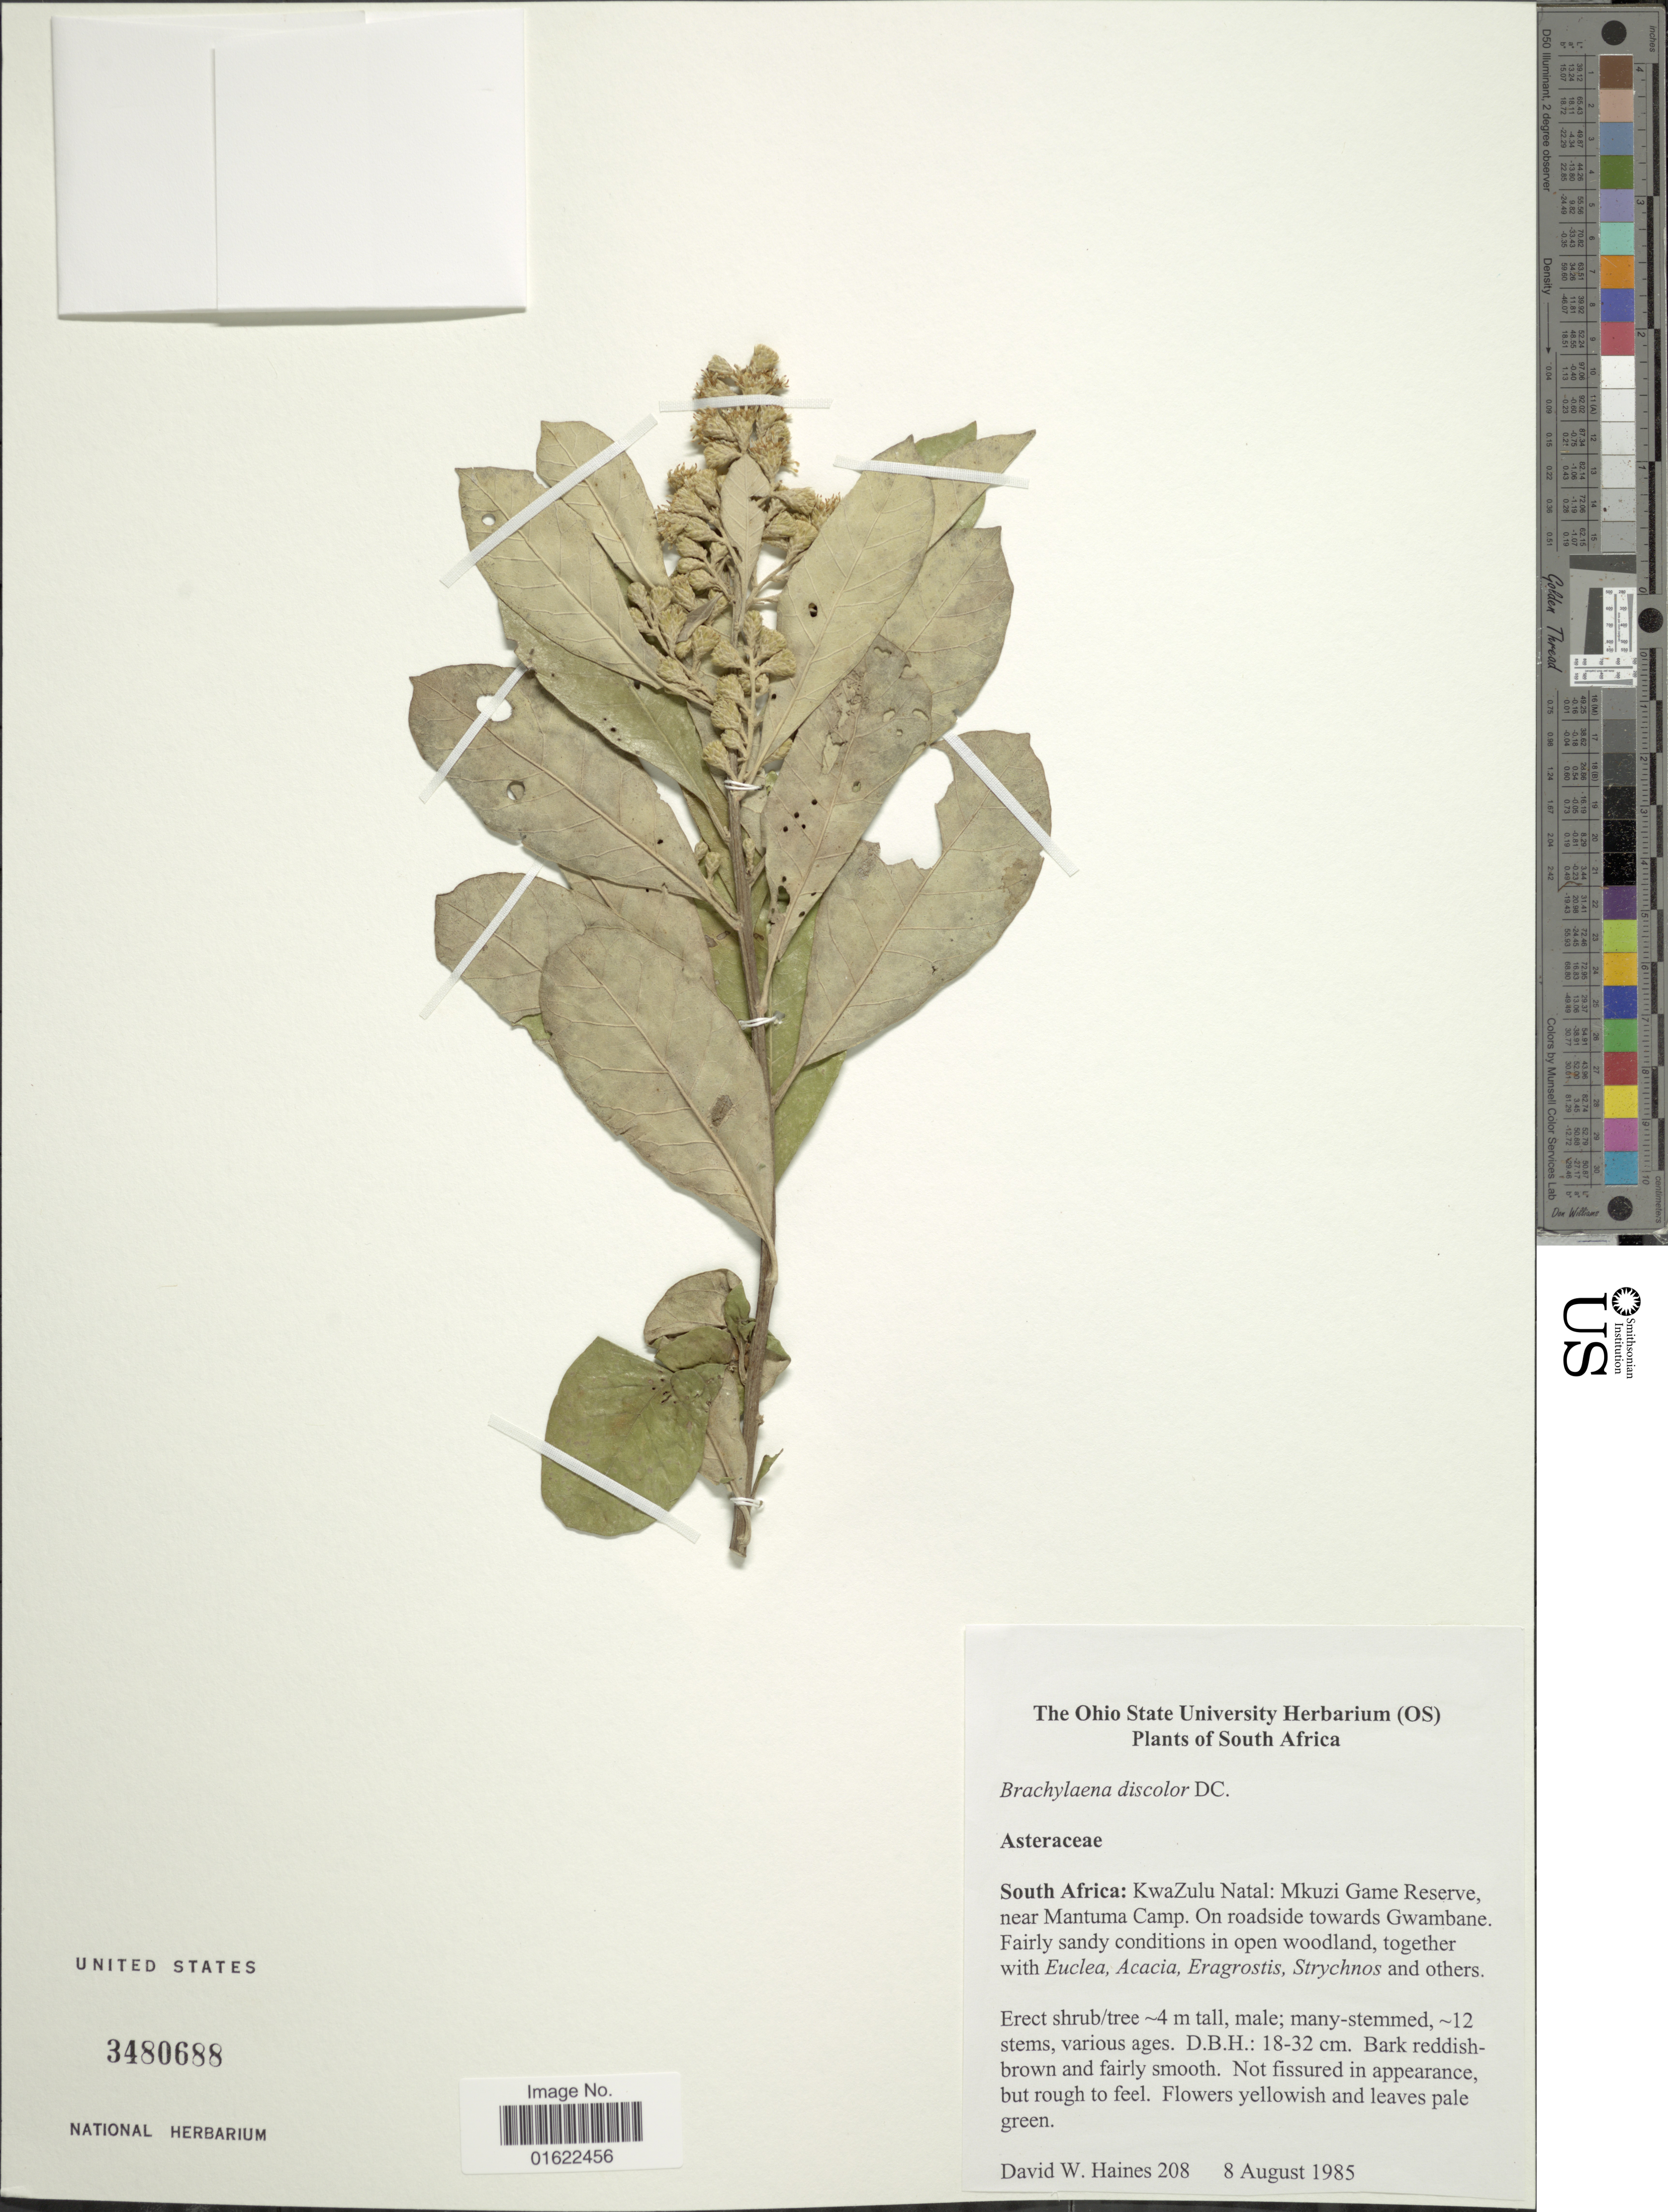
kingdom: Plantae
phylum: Tracheophyta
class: Magnoliopsida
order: Asterales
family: Asteraceae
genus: Brachylaena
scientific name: Brachylaena discolor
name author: DC.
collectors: D. Haines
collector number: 208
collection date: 1985-08-08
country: South Africa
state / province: KwaZulu-Natal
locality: Mkuzi Game Reserve, near Mantuma Camp, On roadside towards Gwambane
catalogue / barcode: US 3480688